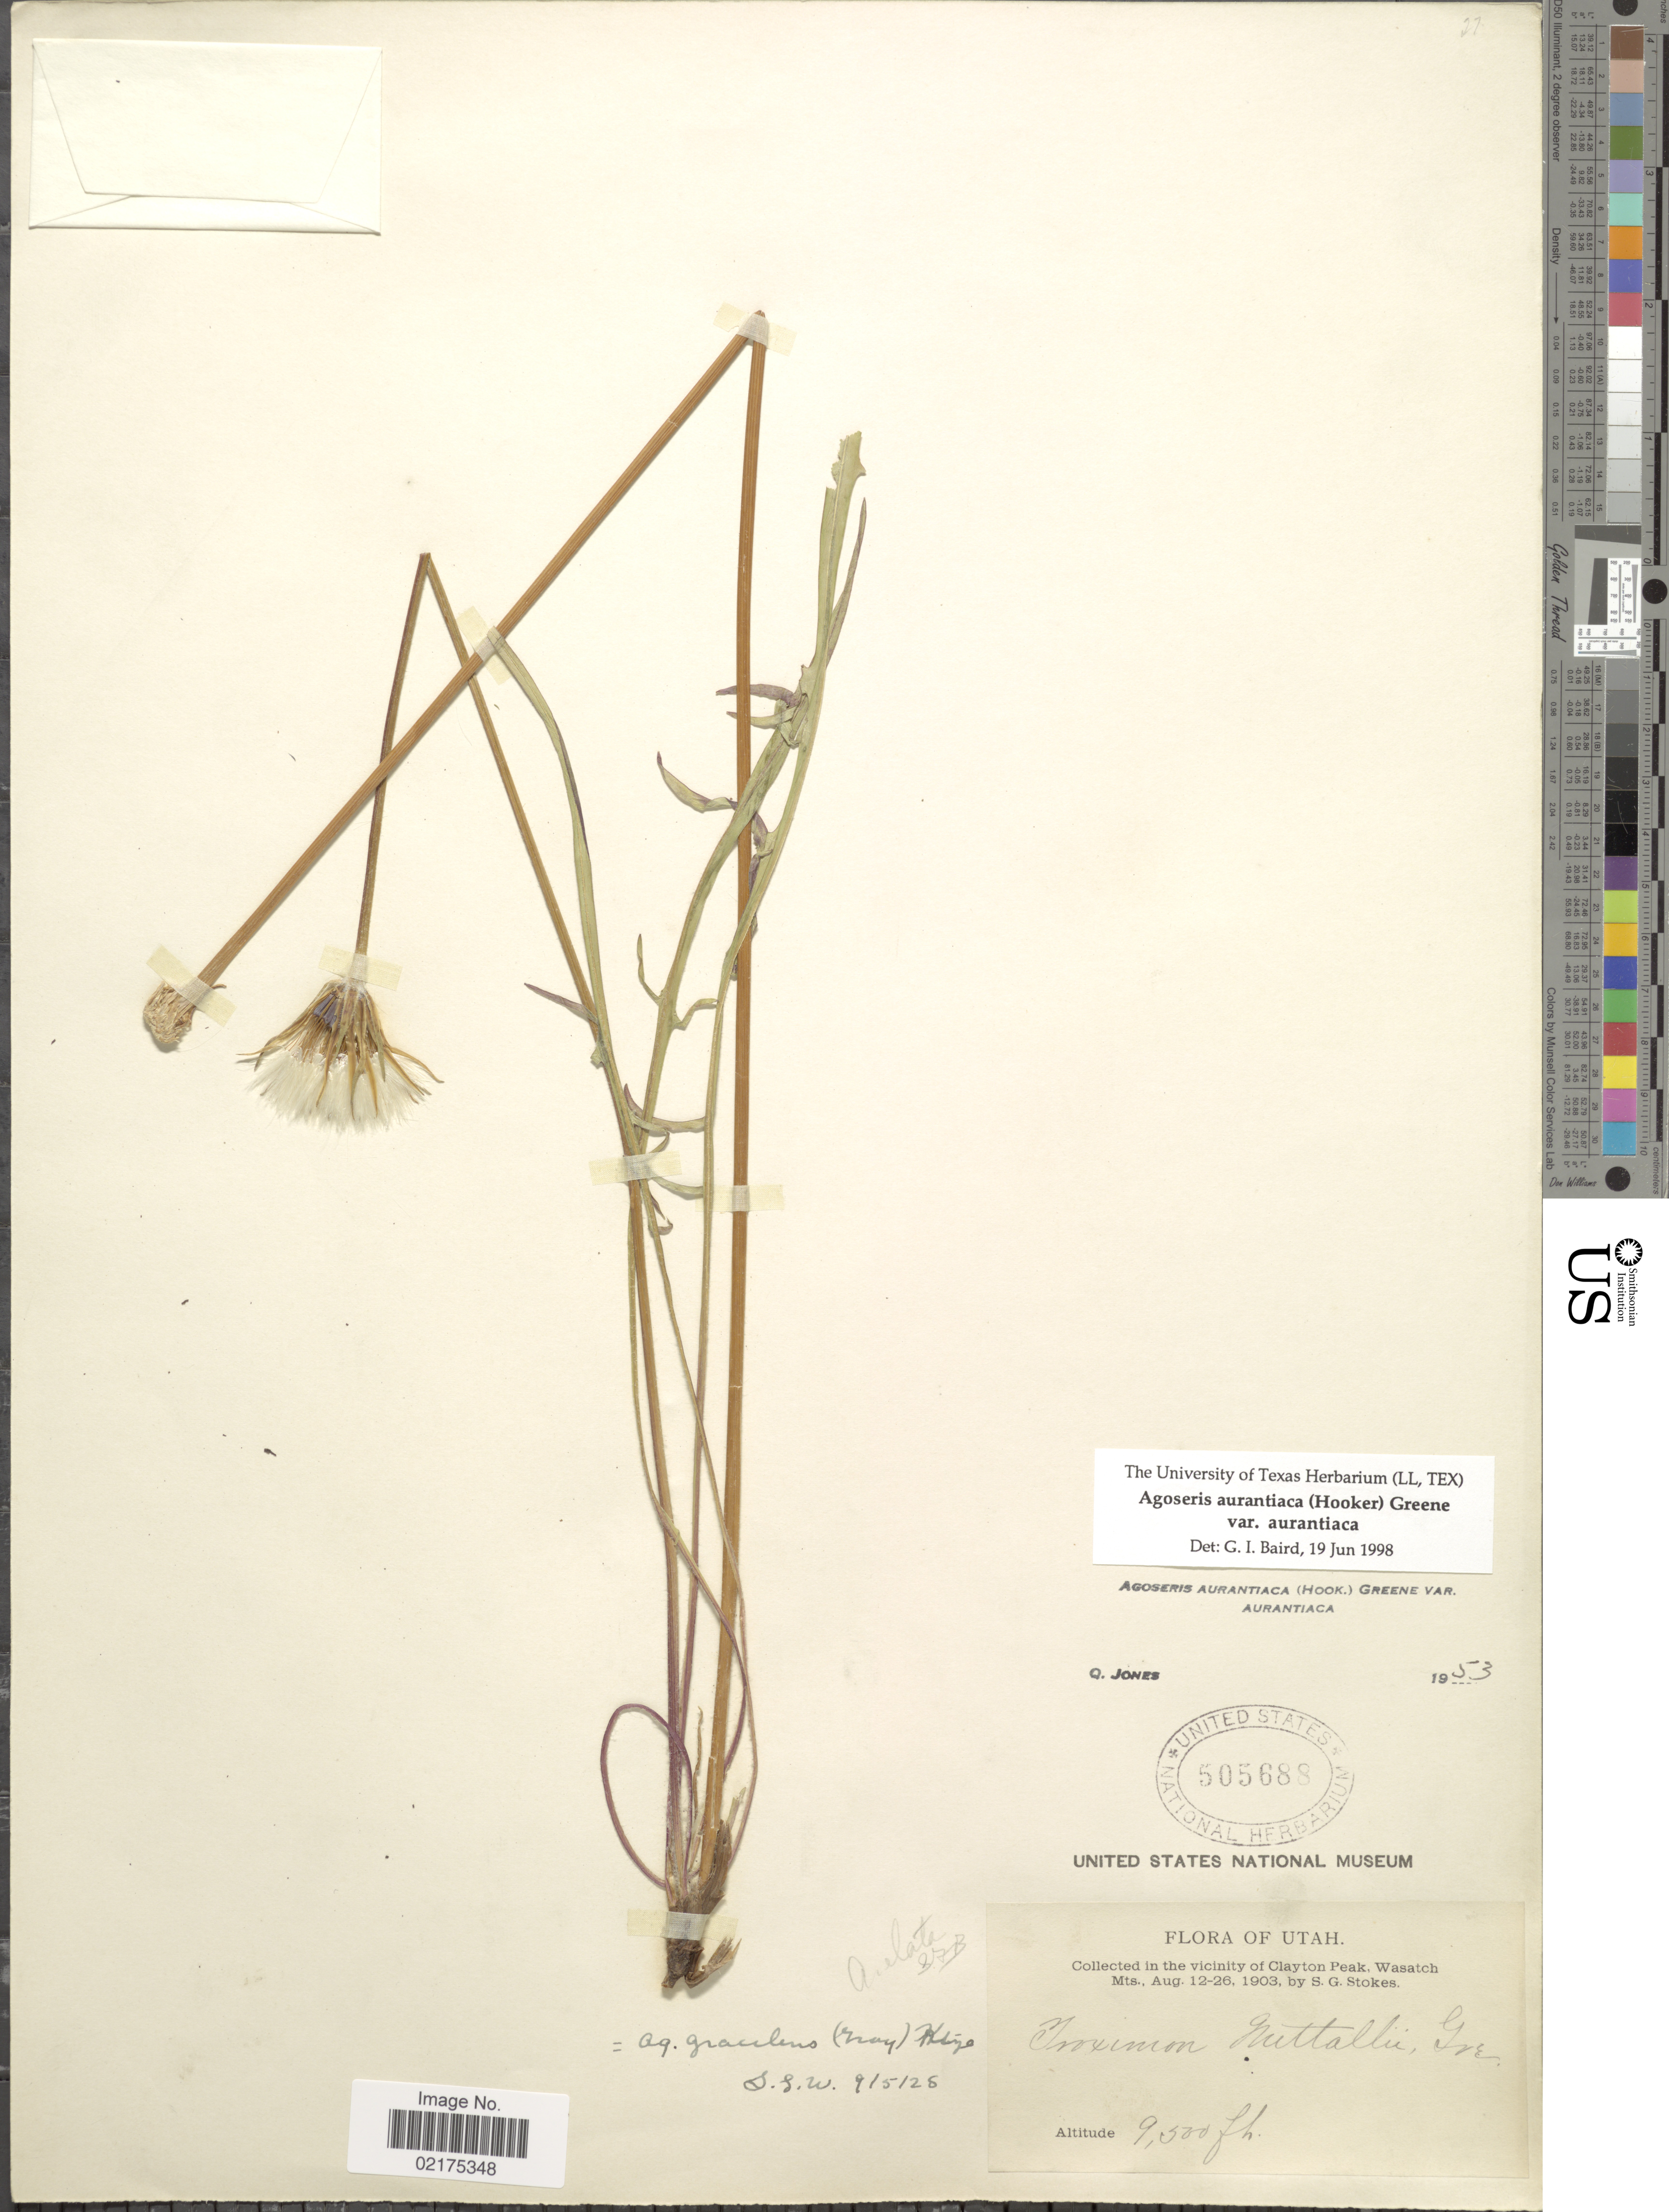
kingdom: Plantae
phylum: Tracheophyta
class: Magnoliopsida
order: Asterales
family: Asteraceae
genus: Agoseris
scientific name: Agoseris aurantiaca var. aurantiaca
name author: (Hook.) Greene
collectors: S. G. Stokes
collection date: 1903-08-12/1903-08-26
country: United States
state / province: Utah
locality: Vicinity of Clayton Peak, Wasatch Mts.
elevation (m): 2896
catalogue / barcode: US 505688